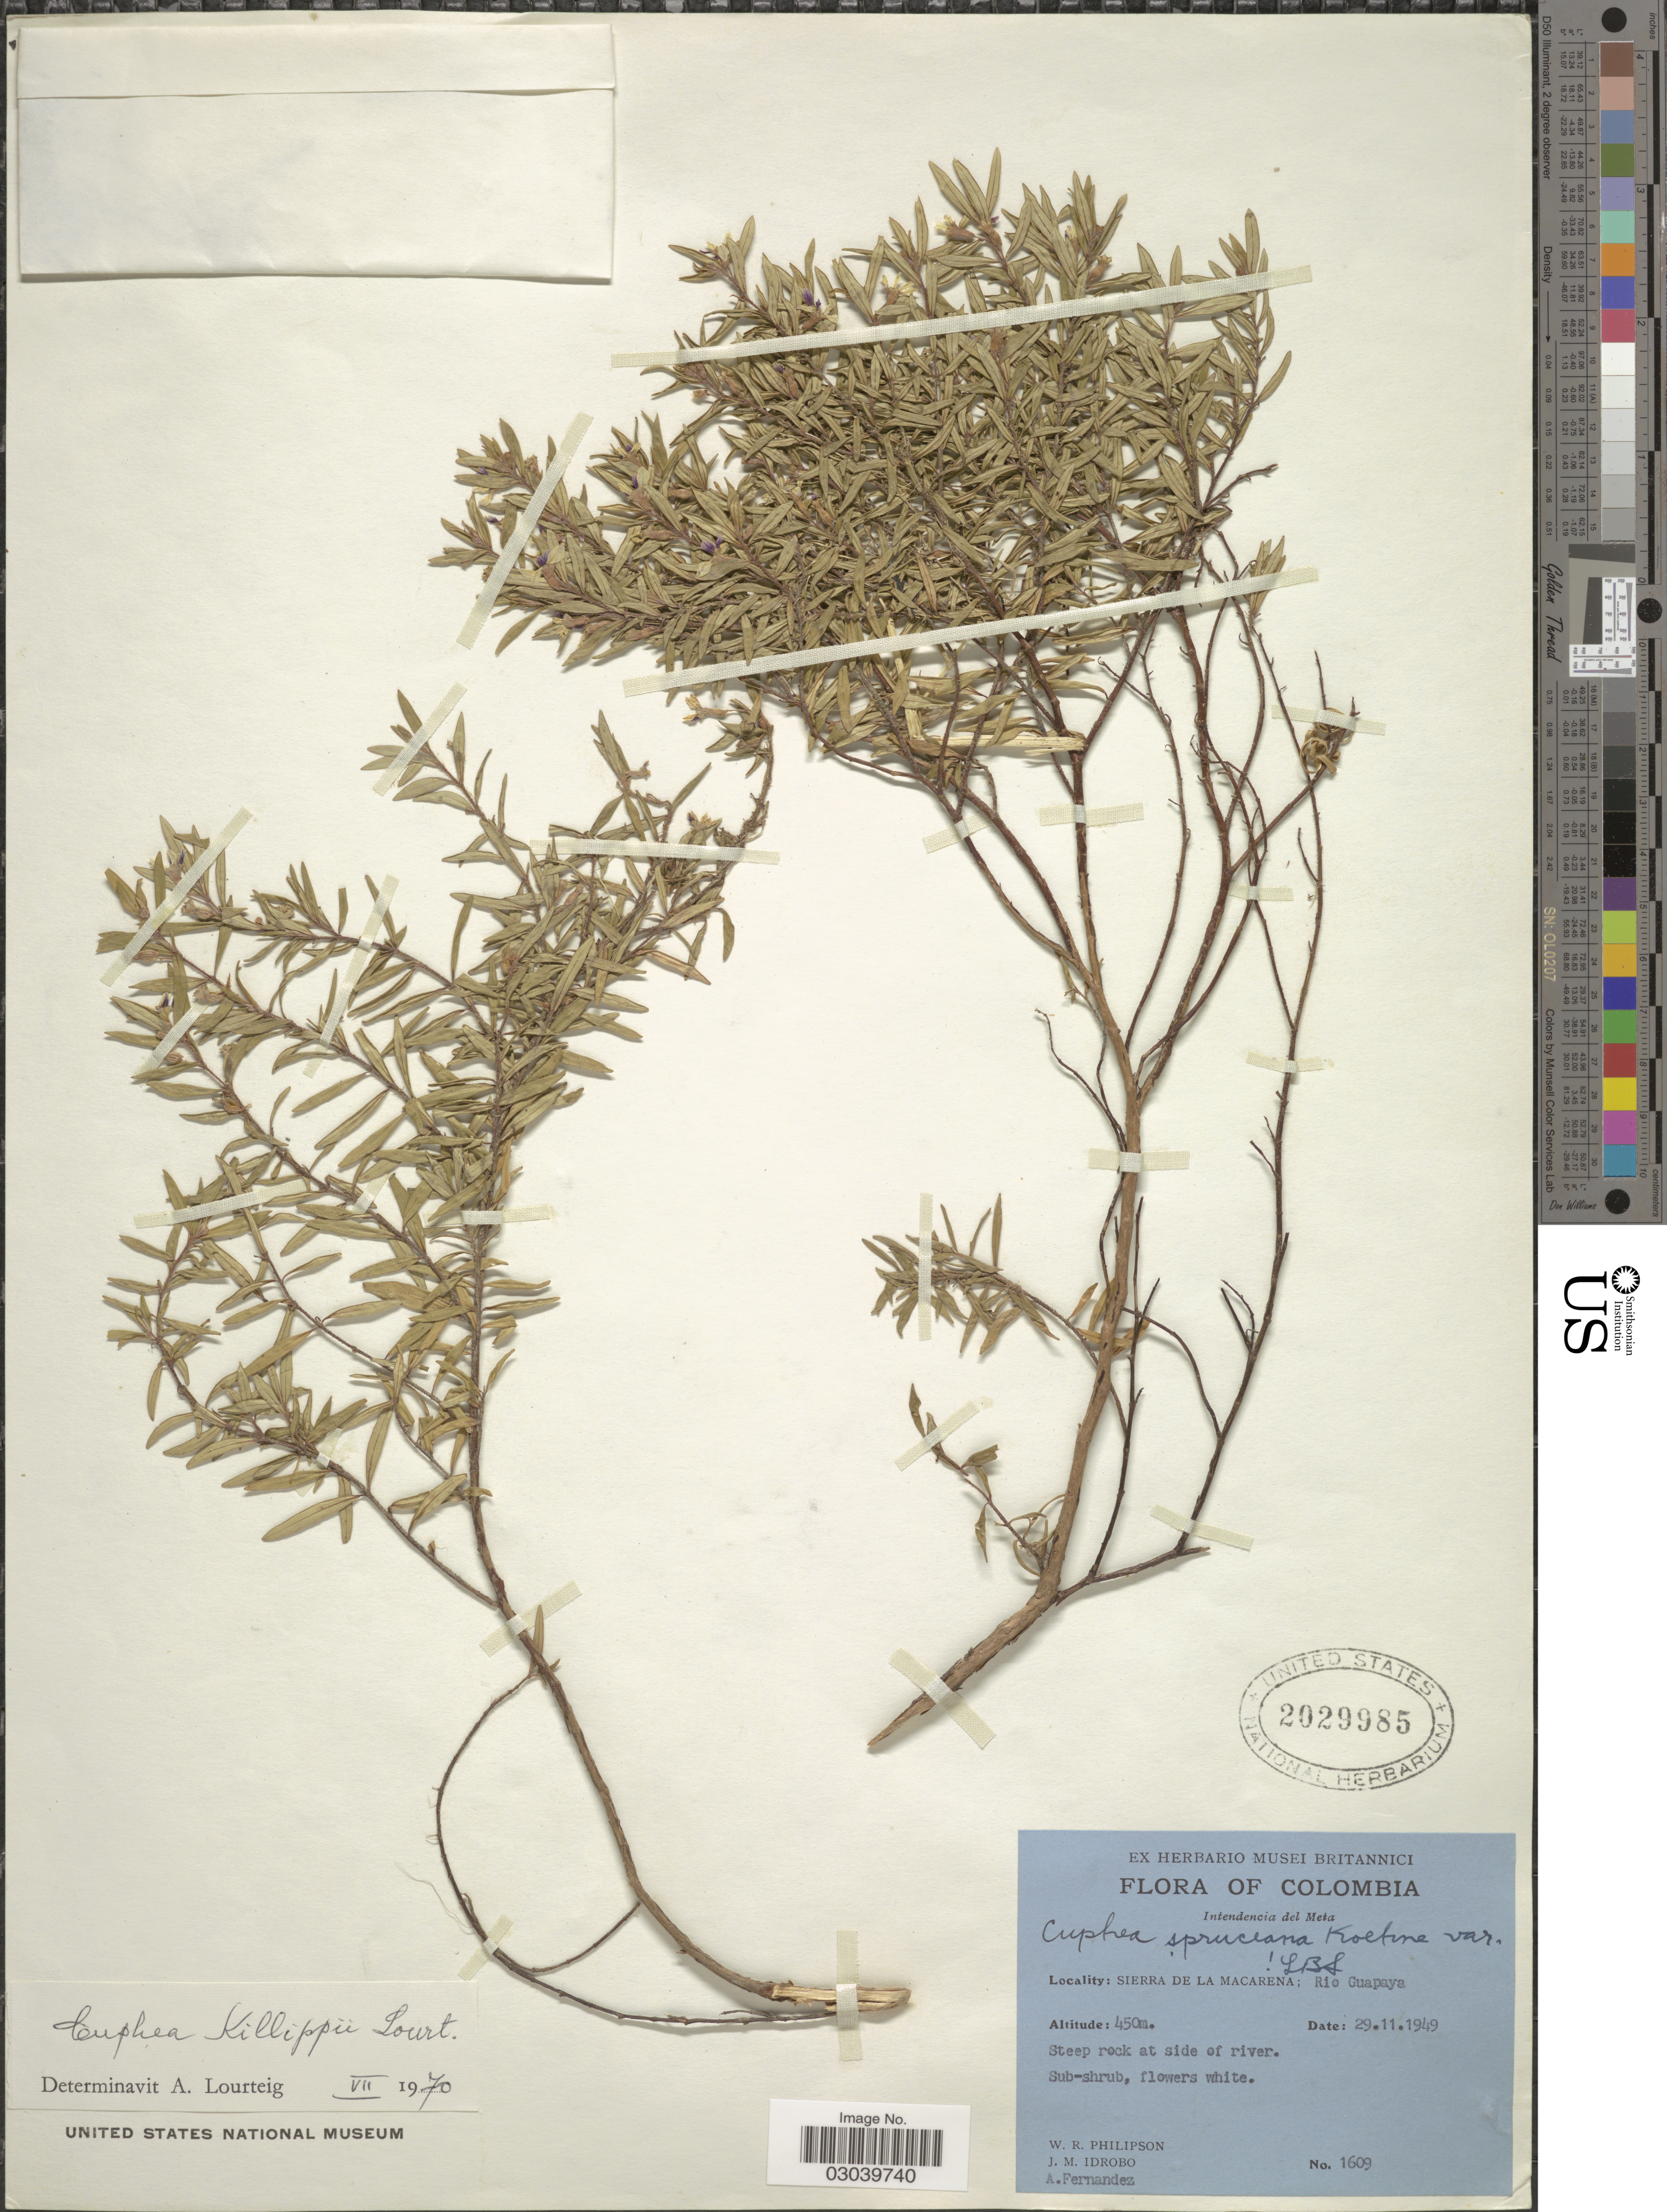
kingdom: Plantae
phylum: Tracheophyta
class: Magnoliopsida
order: Myrtales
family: Lythraceae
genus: Cuphea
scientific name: Cuphea killipii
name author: Lourteig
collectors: W. R. Philipson, J. M. Idrobo & A. Fernandez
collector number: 1609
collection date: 1949-11-29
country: Colombia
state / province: Meta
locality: Intendencia del Meta. Sierra de La Macarena: Rio Guapaya. Steep rock at side of river.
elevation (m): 450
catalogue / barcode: US 2029985